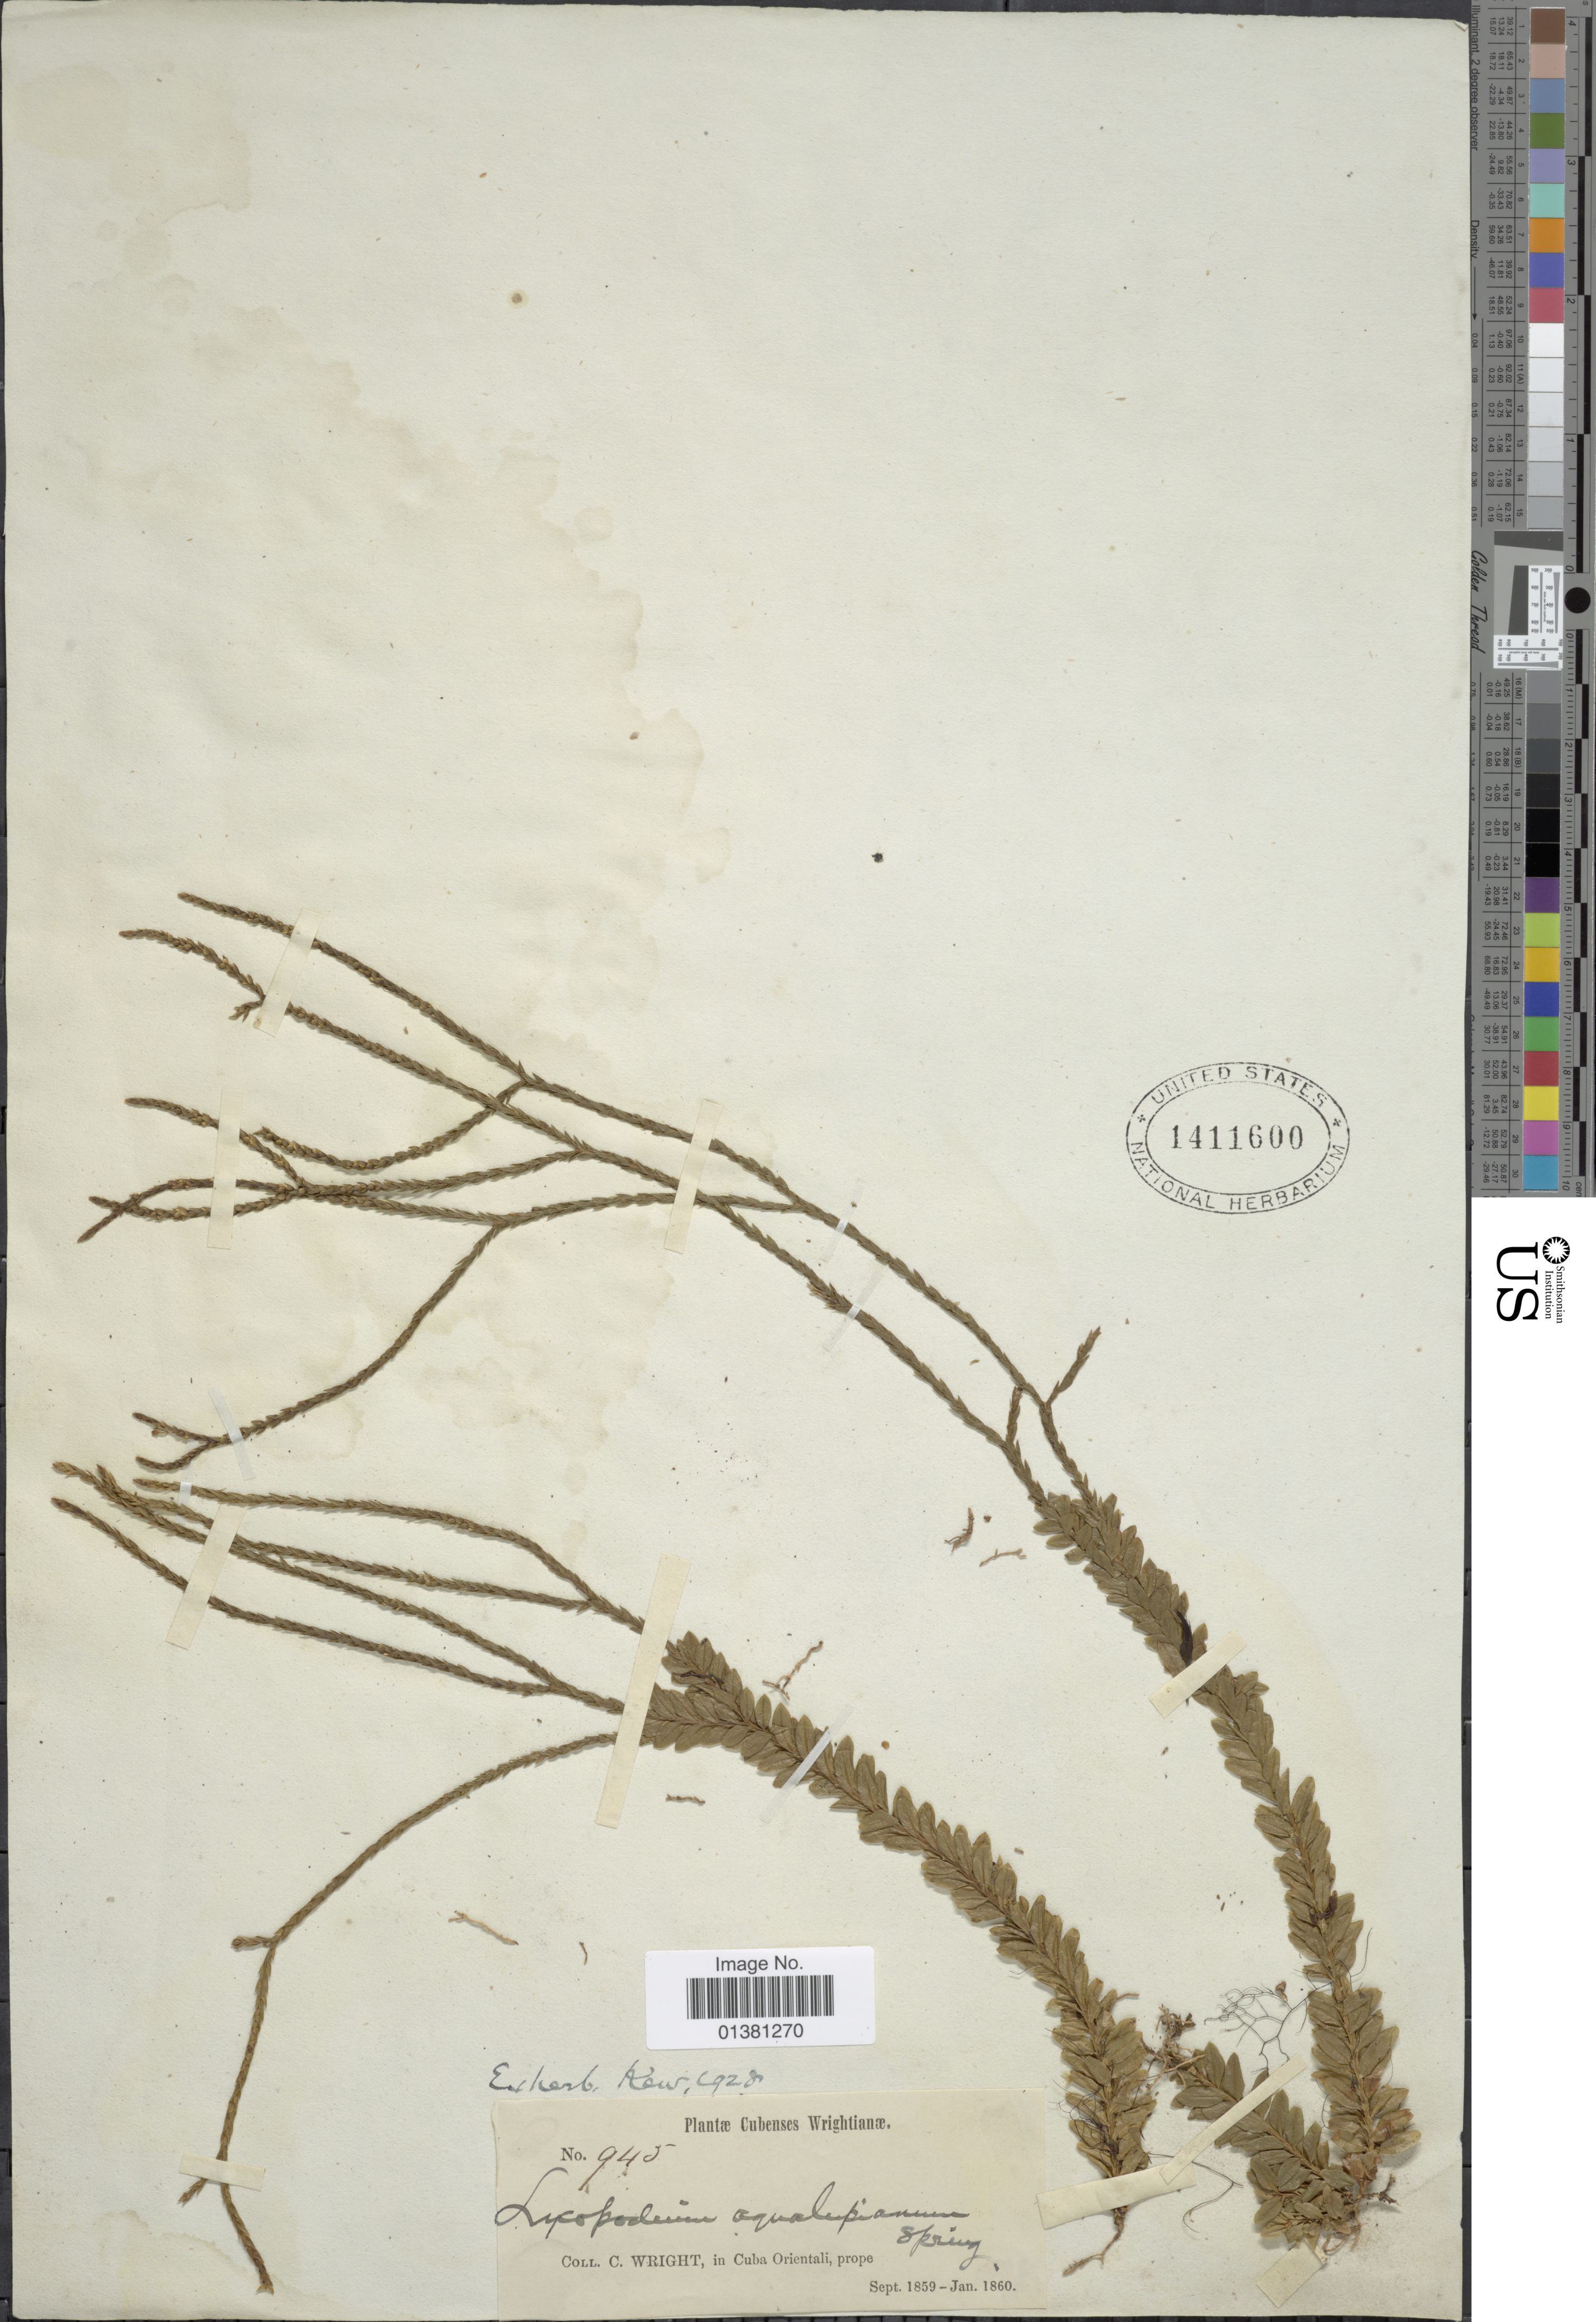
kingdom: Plantae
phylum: Tracheophyta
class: Lycopodiopsida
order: Lycopodiales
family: Lycopodiaceae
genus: Phlegmariurus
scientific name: Phlegmariurus aqualupianus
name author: (Spring) B. Øllg.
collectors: C. Wright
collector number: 945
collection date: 1860-01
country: Cuba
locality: In Cuba Orientale, prope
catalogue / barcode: US 1411600